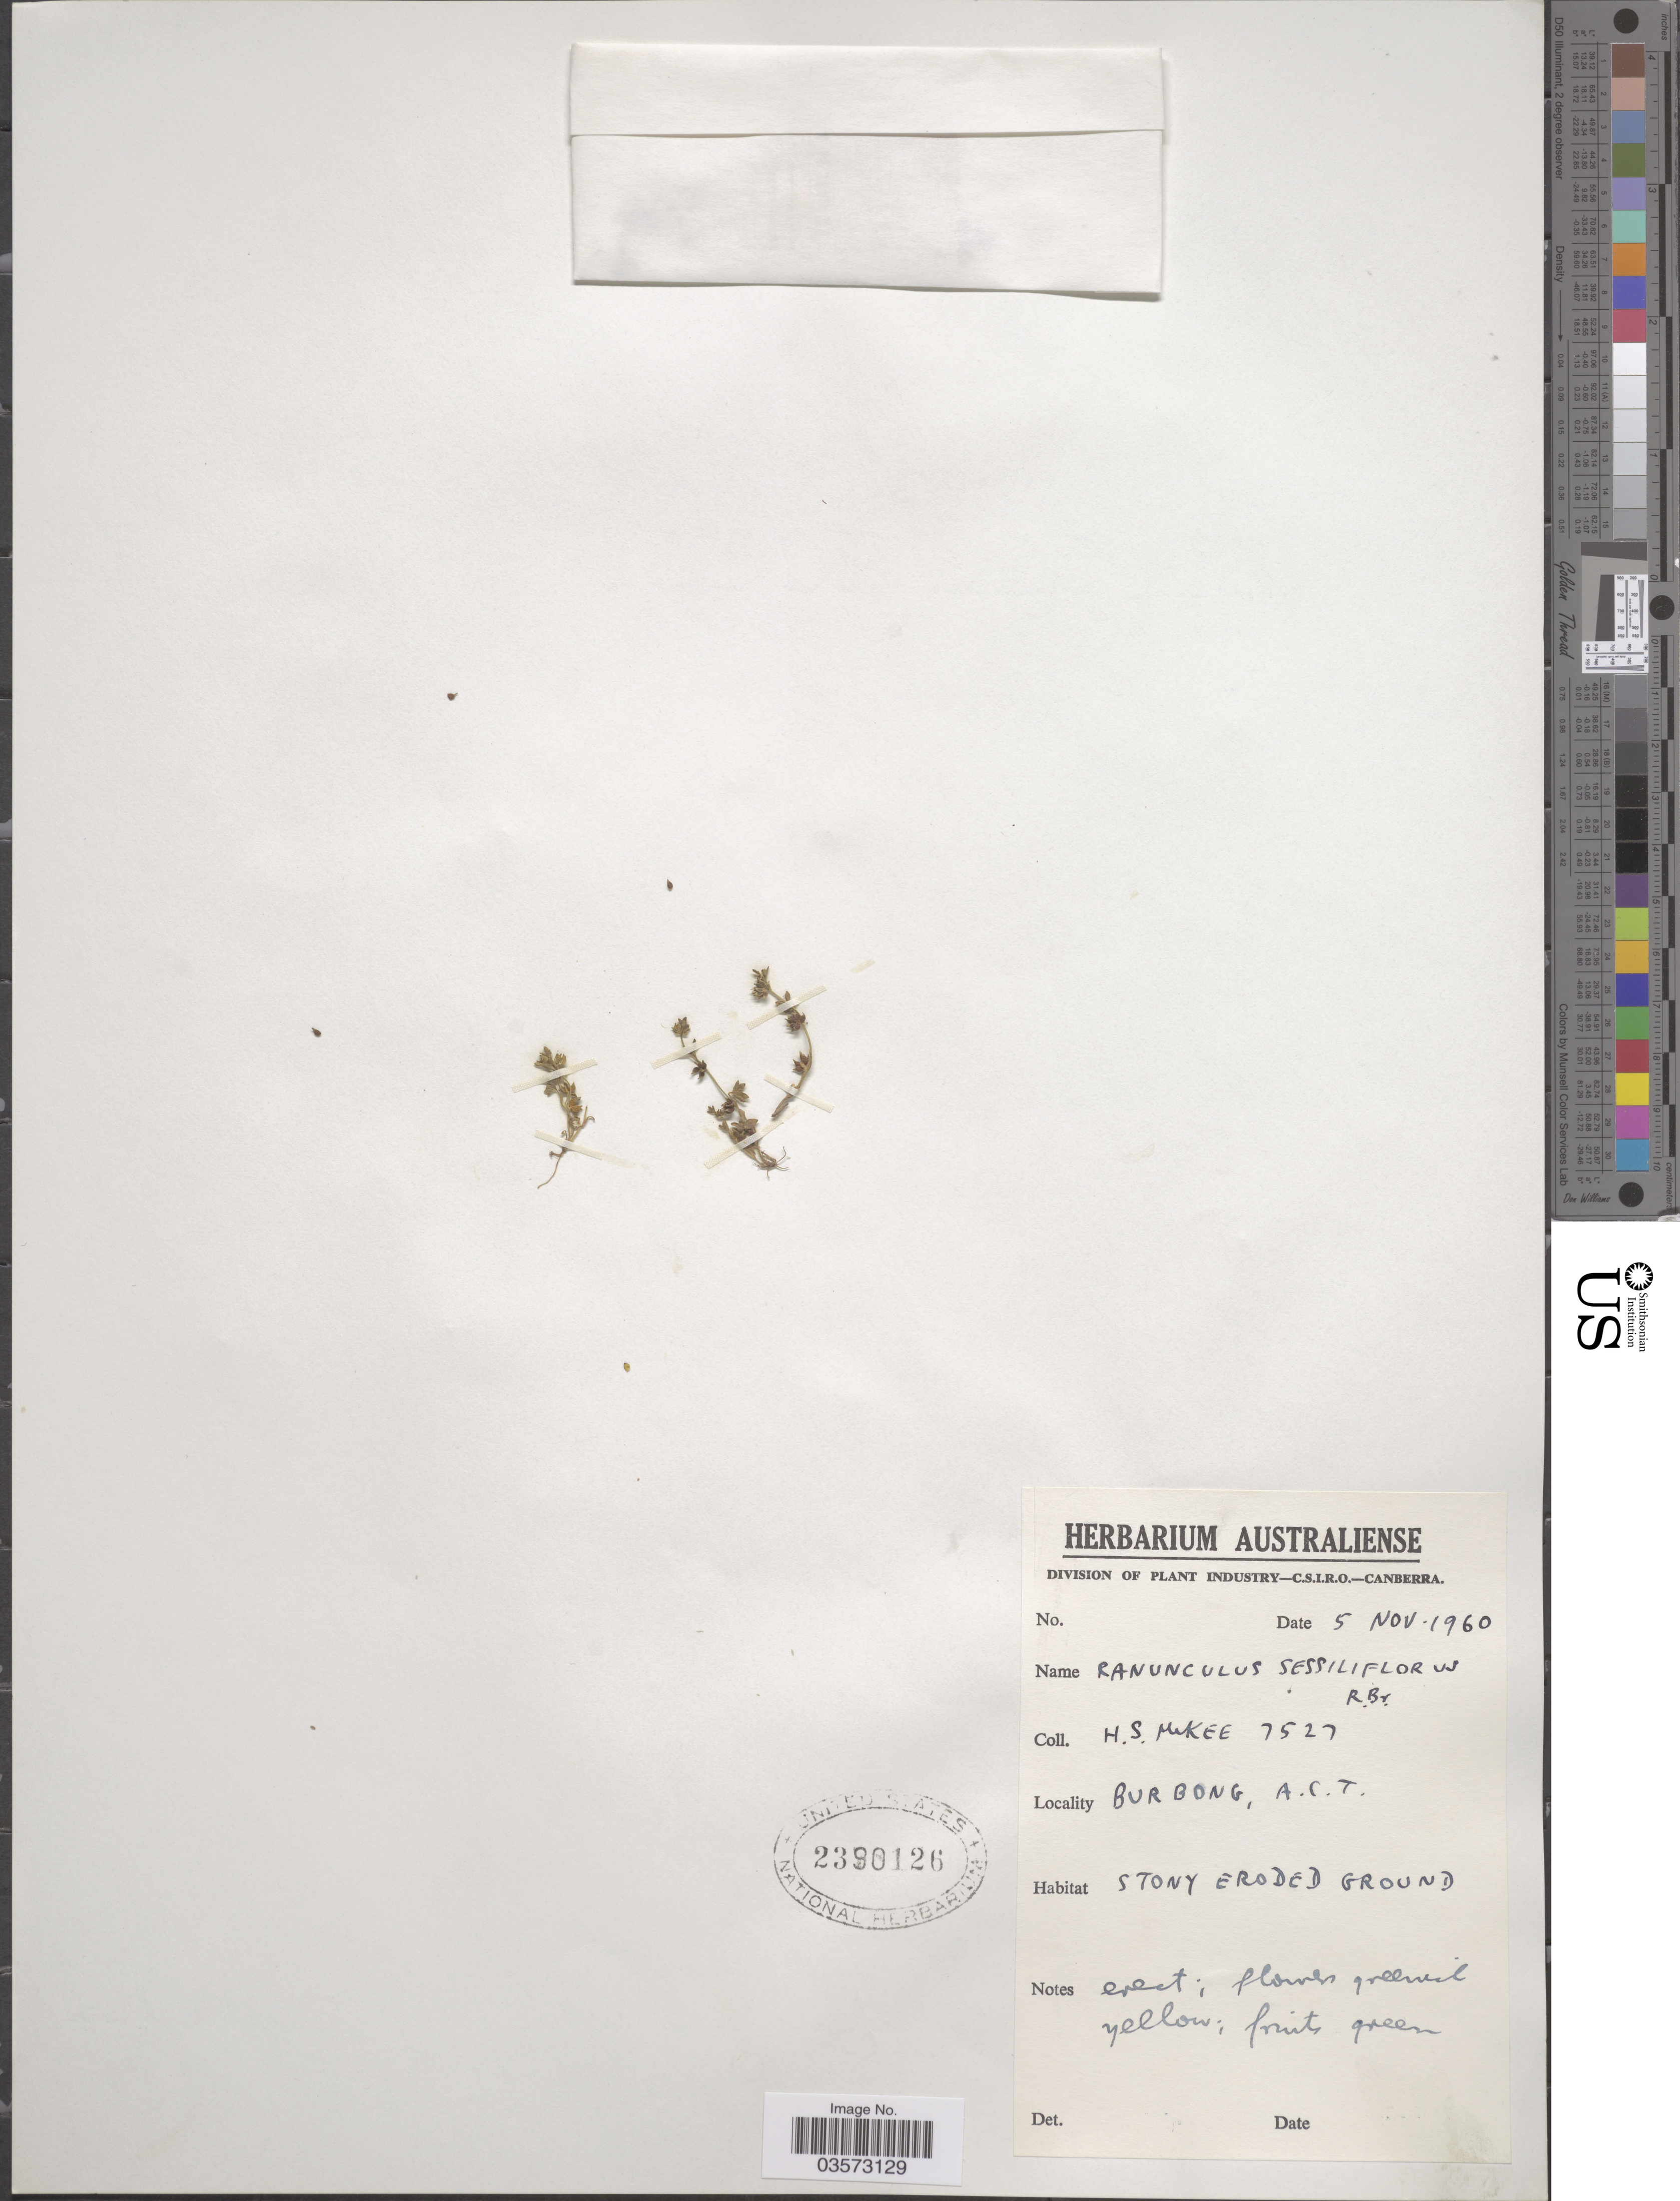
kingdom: Plantae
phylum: Tracheophyta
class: Magnoliopsida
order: Ranunculales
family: Ranunculaceae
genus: Ranunculus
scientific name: Ranunculus sessiliflorus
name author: R. Br. ex DC.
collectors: H. S. McKee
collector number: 7527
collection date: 1960-11-05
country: Australia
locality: Burbong, A.C.T.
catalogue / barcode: US 2390126